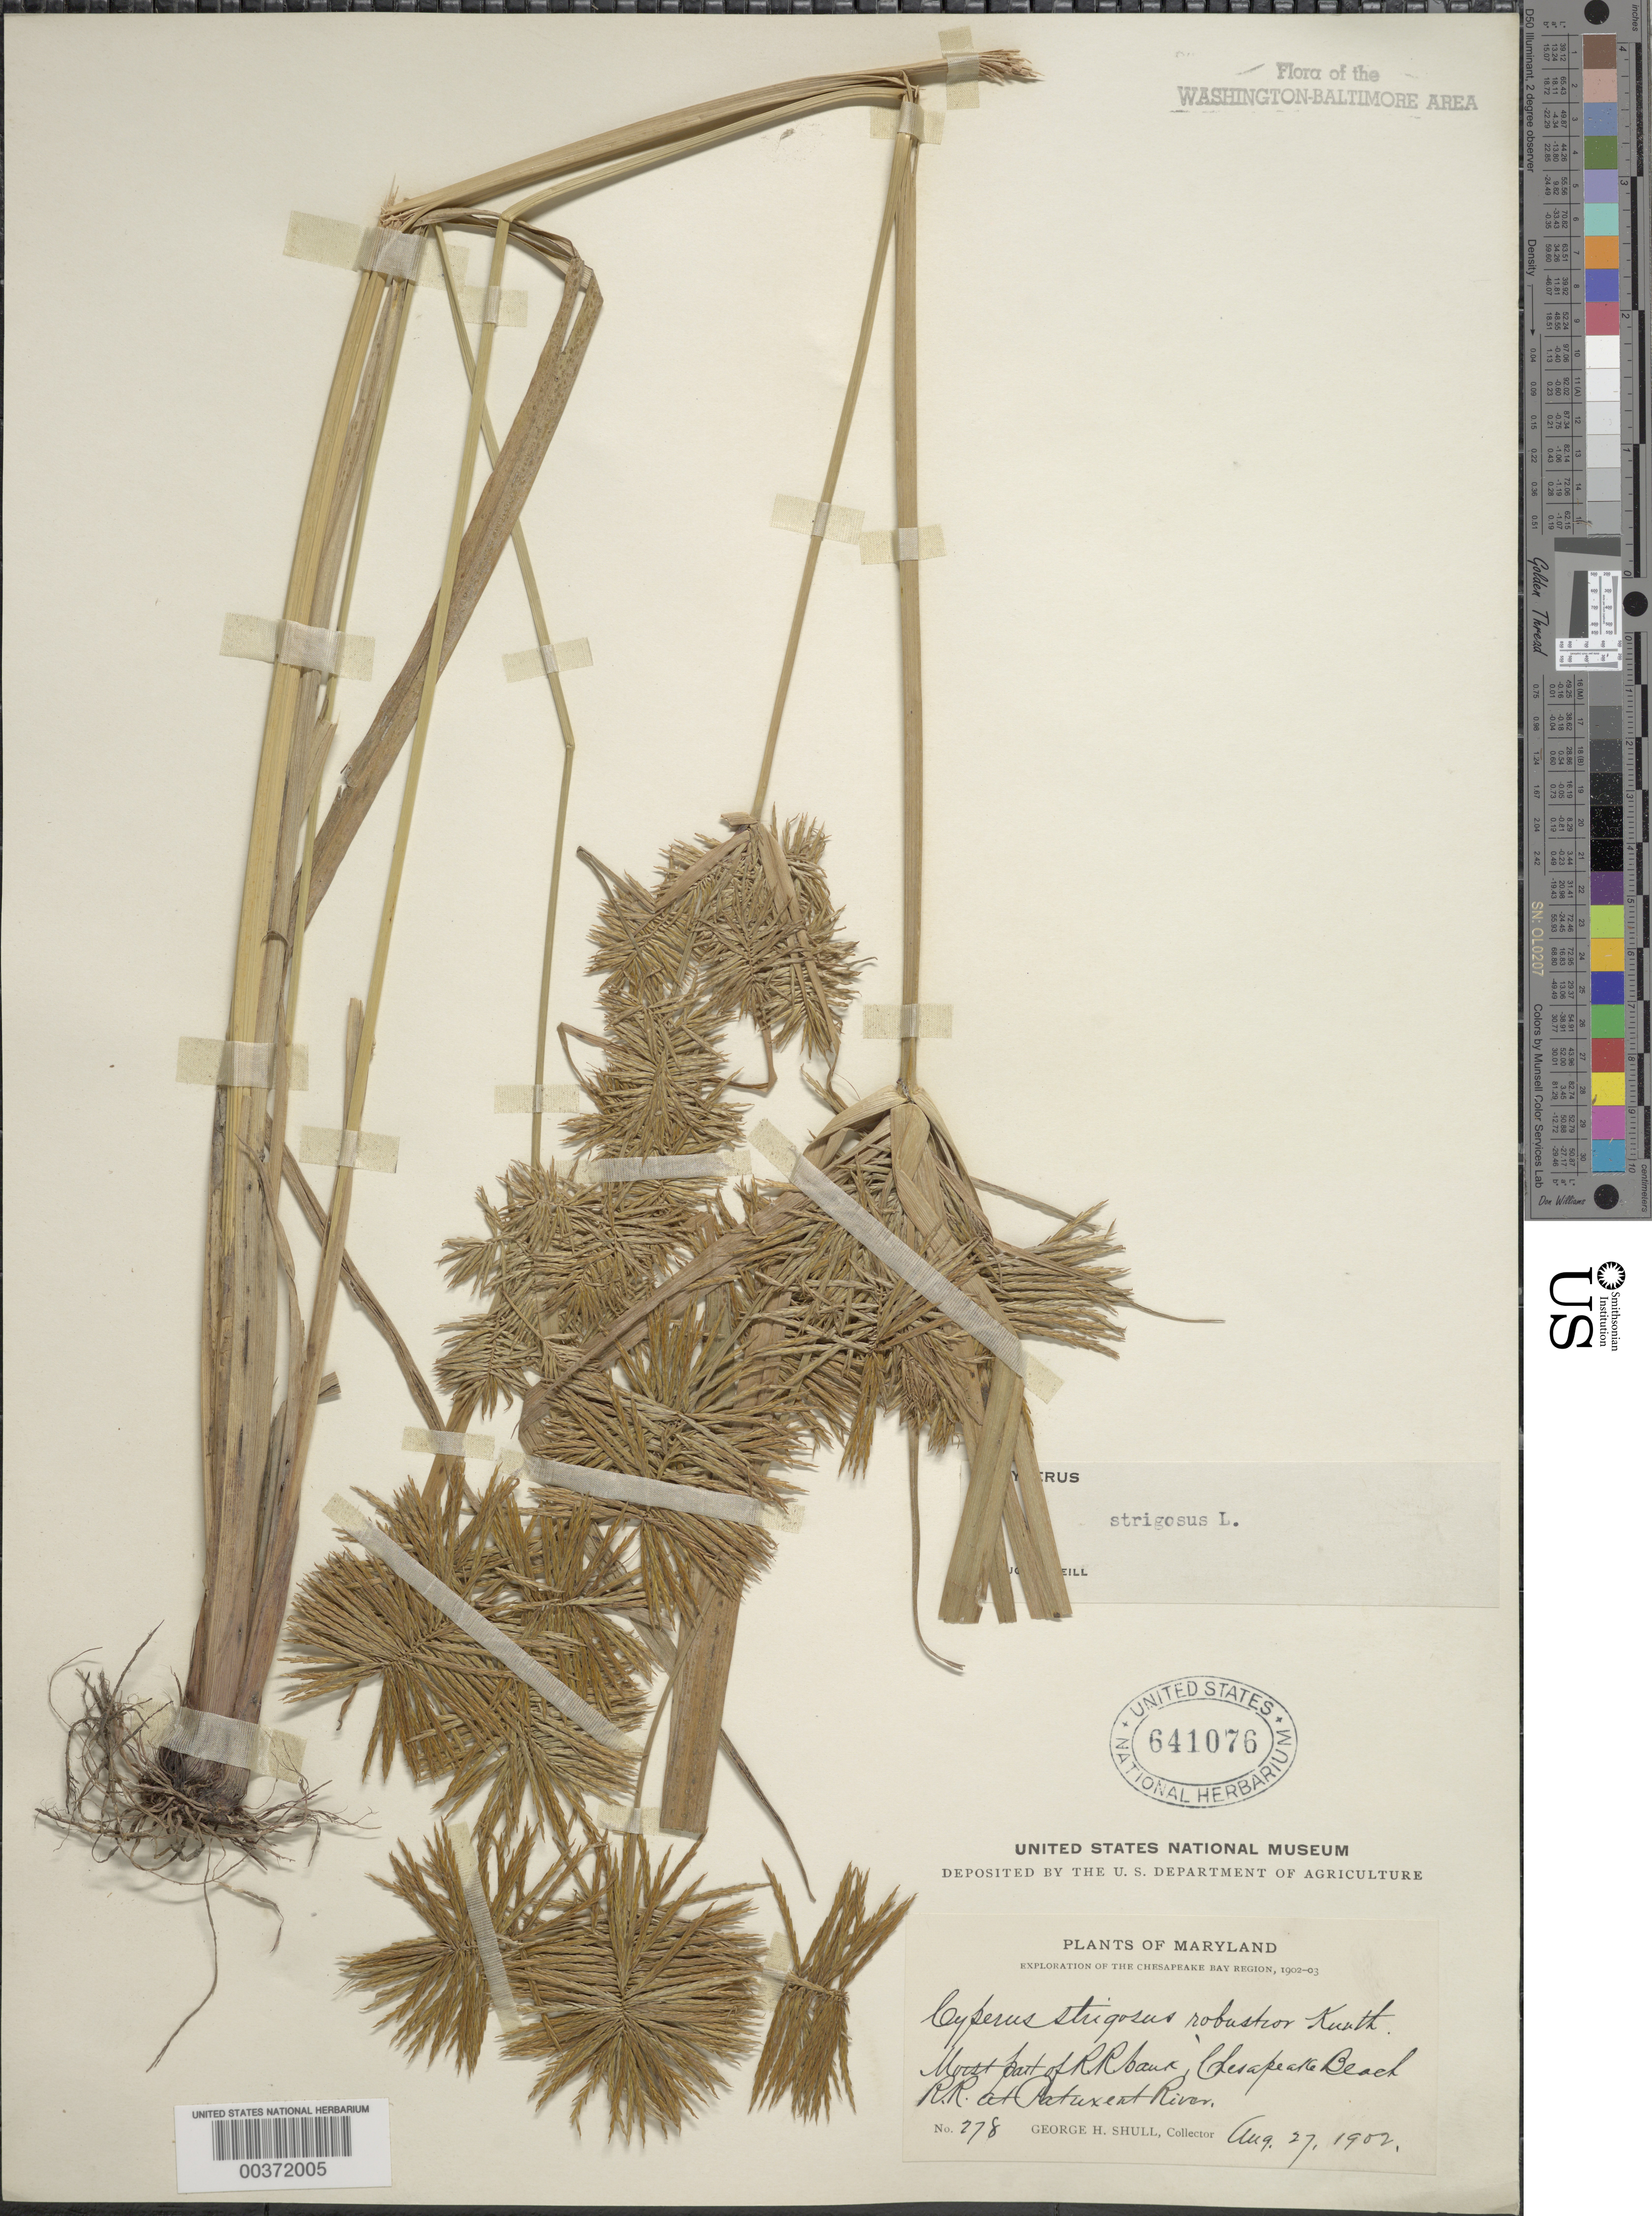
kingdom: Plantae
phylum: Tracheophyta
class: Liliopsida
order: Poales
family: Cyperaceae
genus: Cyperus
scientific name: Cyperus strigosus L.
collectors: G. H. Shull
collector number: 278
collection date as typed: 27 Aug 1902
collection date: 1902-08-27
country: United States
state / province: Maryland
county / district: Calvert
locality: Chesapeake Beach Railroad at Patuxent River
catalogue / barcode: US 641076